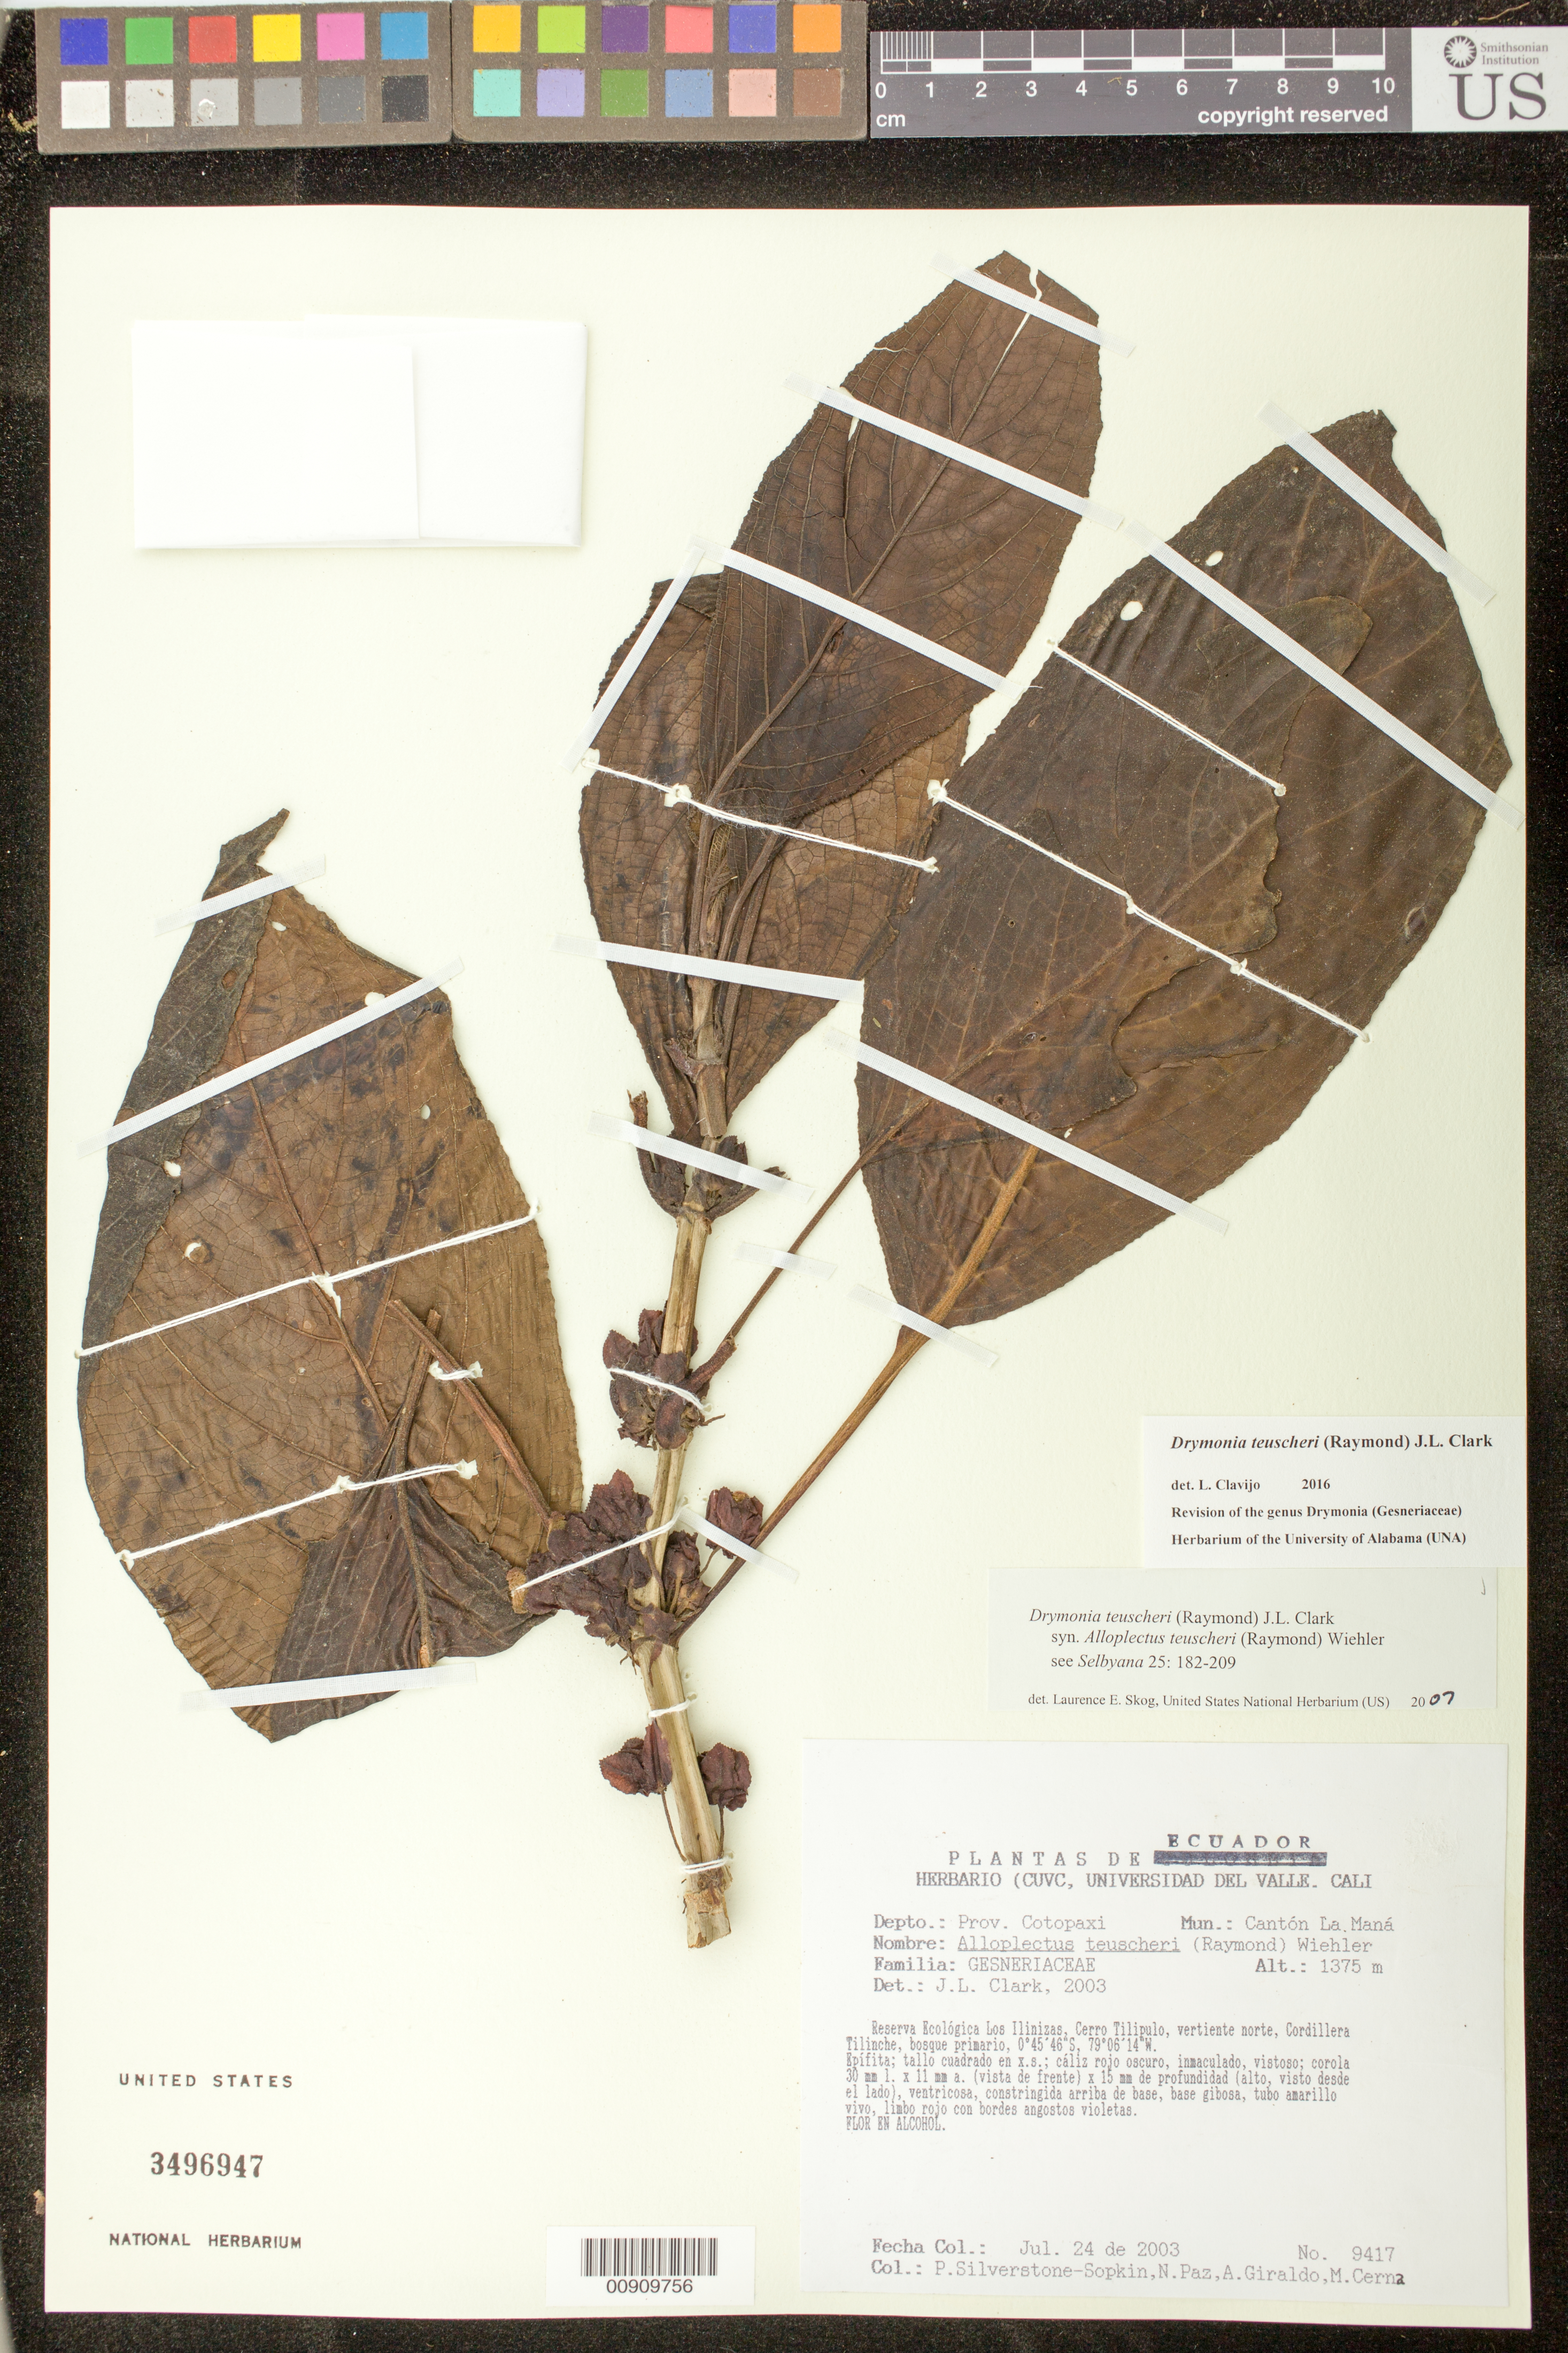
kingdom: Plantae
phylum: Tracheophyta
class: Magnoliopsida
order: Lamiales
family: Gesneriaceae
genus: Drymonia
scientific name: Drymonia teuscheri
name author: (Raymond) J.L. Clark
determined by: Skog, Laurence E.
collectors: P. A. Silverstone-Sopkin, N. Paz, A. Giraldo & M. Cerna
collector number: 9417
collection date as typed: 24 Jul 2003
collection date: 2003-07-24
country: Ecuador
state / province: Cotopaxi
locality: Cantón La Manó. Reserva Ecológica Los Ilinizas, Cerro Tilipulo, vertiente norte, Cordillera Tilinche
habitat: Bosque primario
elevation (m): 1375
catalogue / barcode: US 3496947